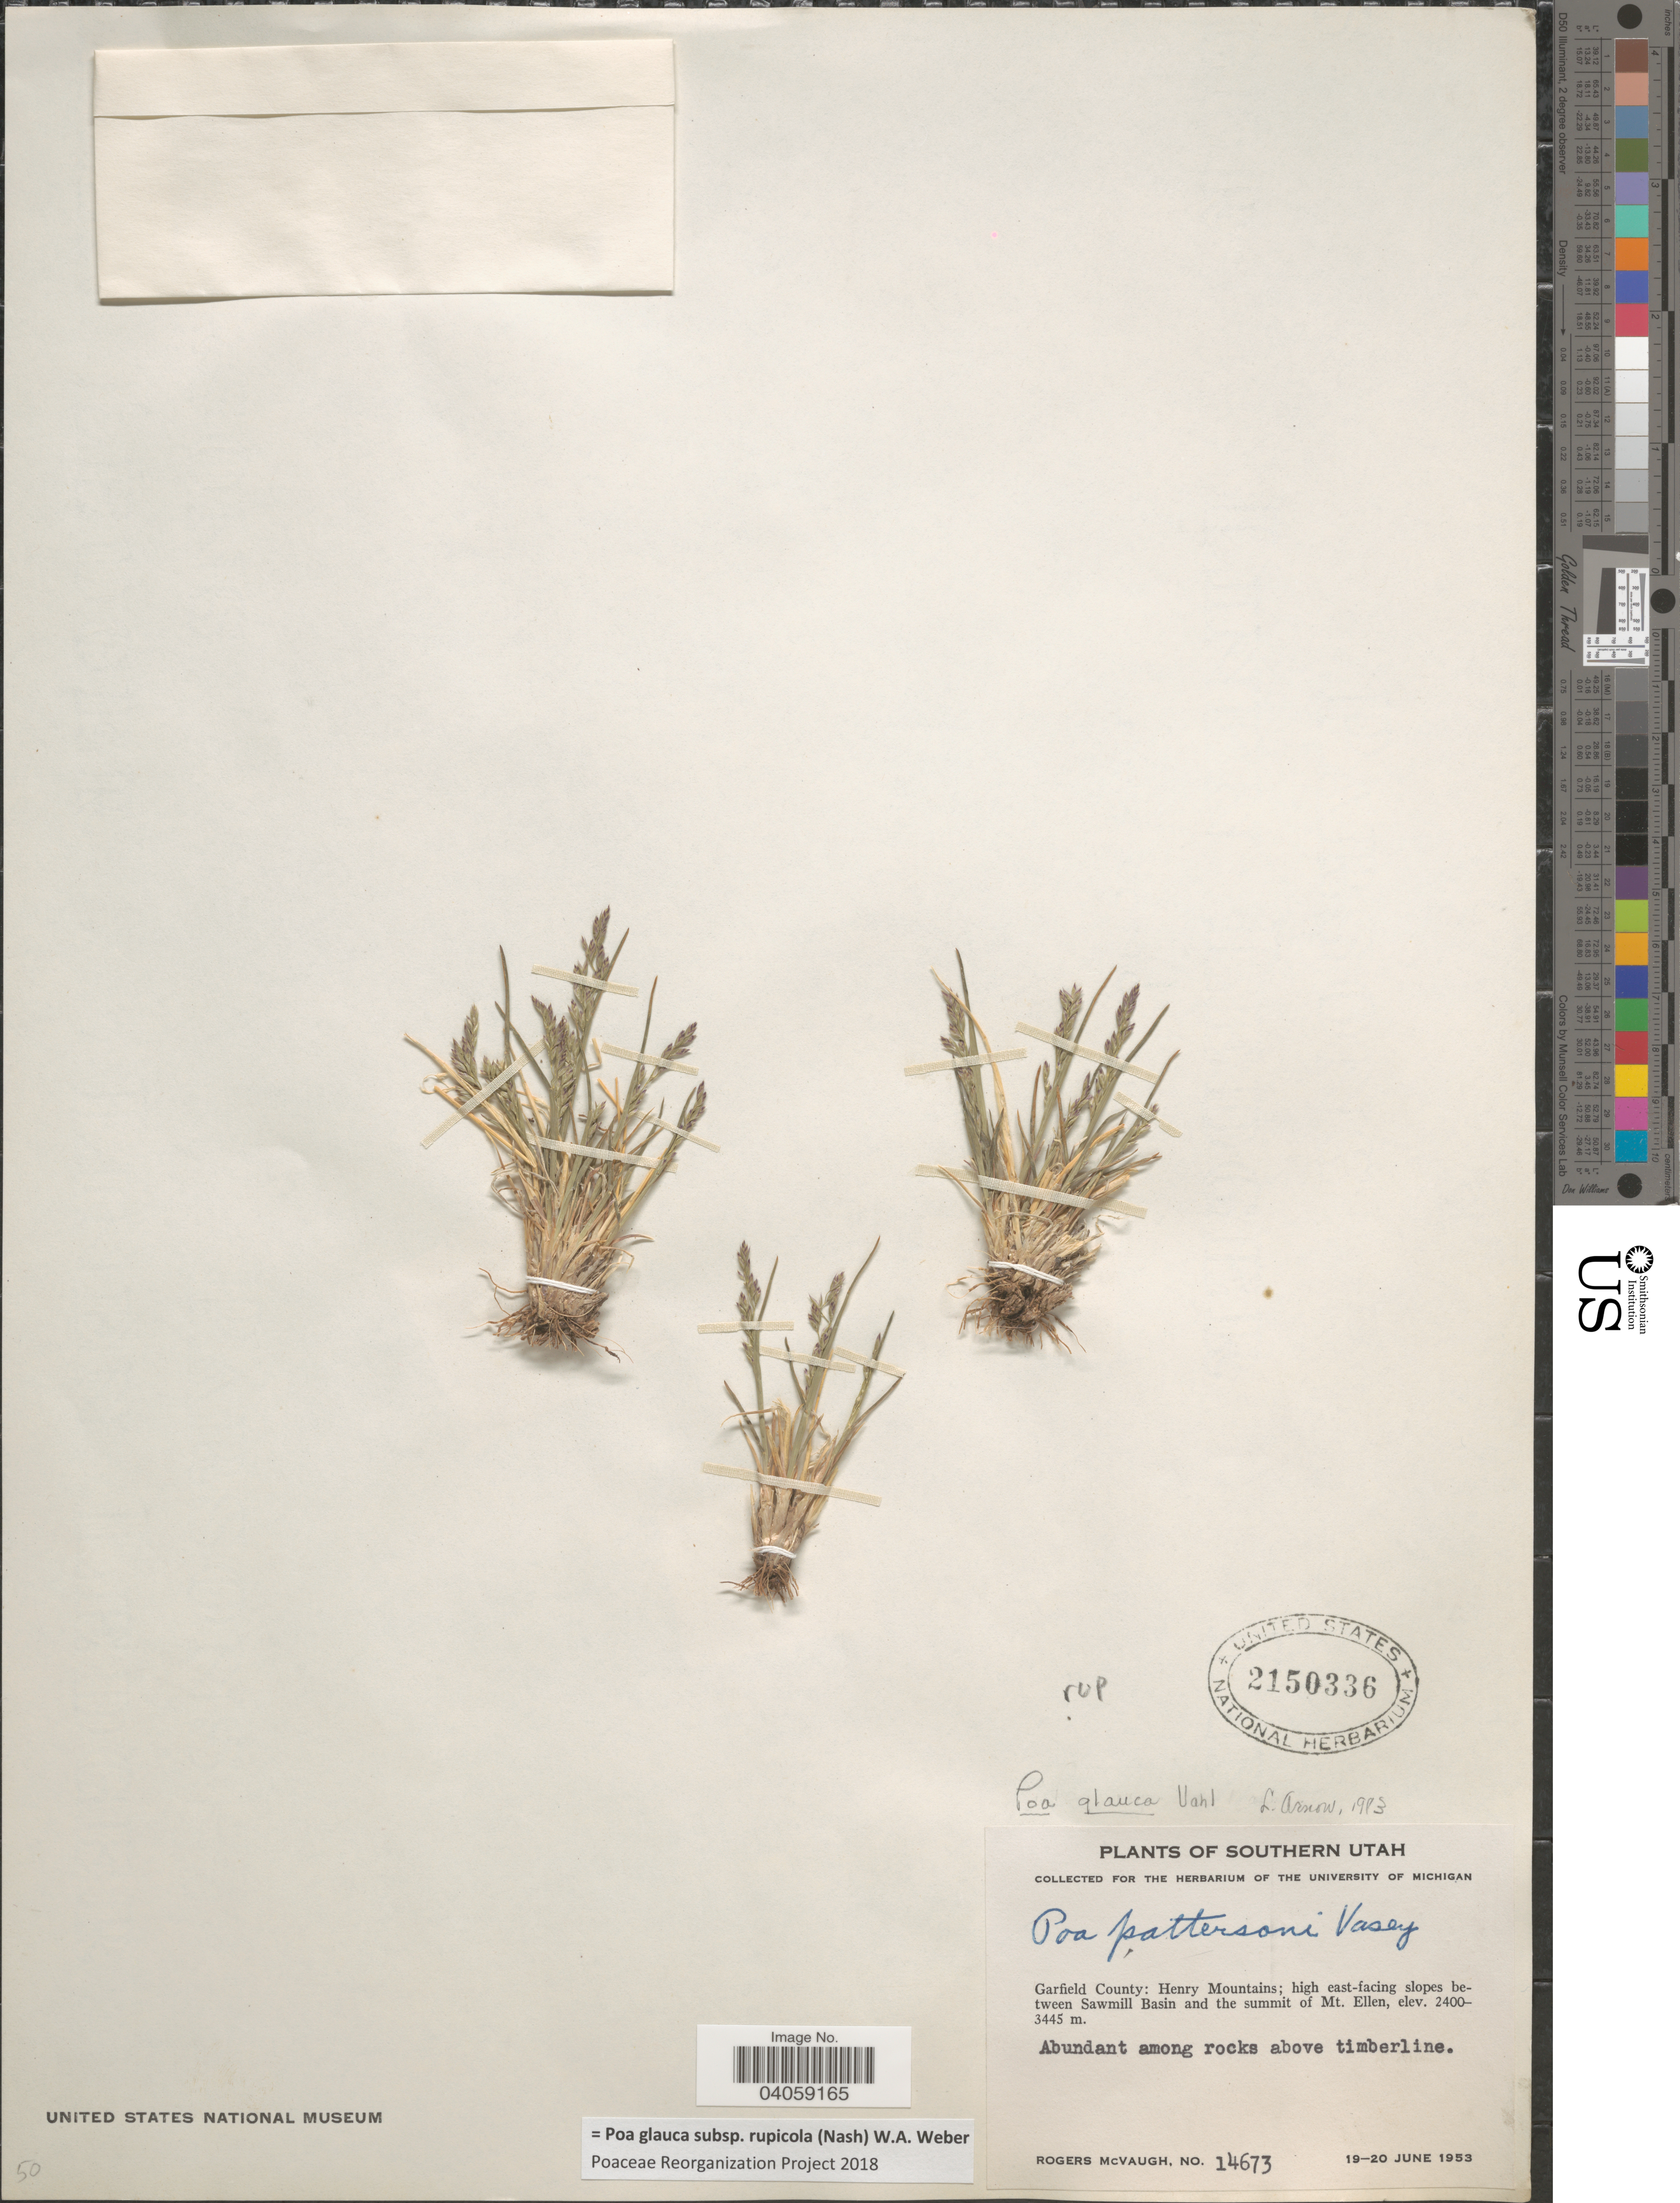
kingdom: Plantae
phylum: Tracheophyta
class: Liliopsida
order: Poales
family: Poaceae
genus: Poa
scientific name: Poa glauca subsp. rupicola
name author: (Nash) W.A. Weber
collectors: R. McVaugh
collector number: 14673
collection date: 1953-06-19/1953-06-20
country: United States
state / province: Utah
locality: Southern Utah. Garfield County: Henry Mountains; high east-facing slopes between Sawmill Basin and the summit of Mt. Ellen. Among rocks above timberline.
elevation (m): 2400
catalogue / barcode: US 2150336